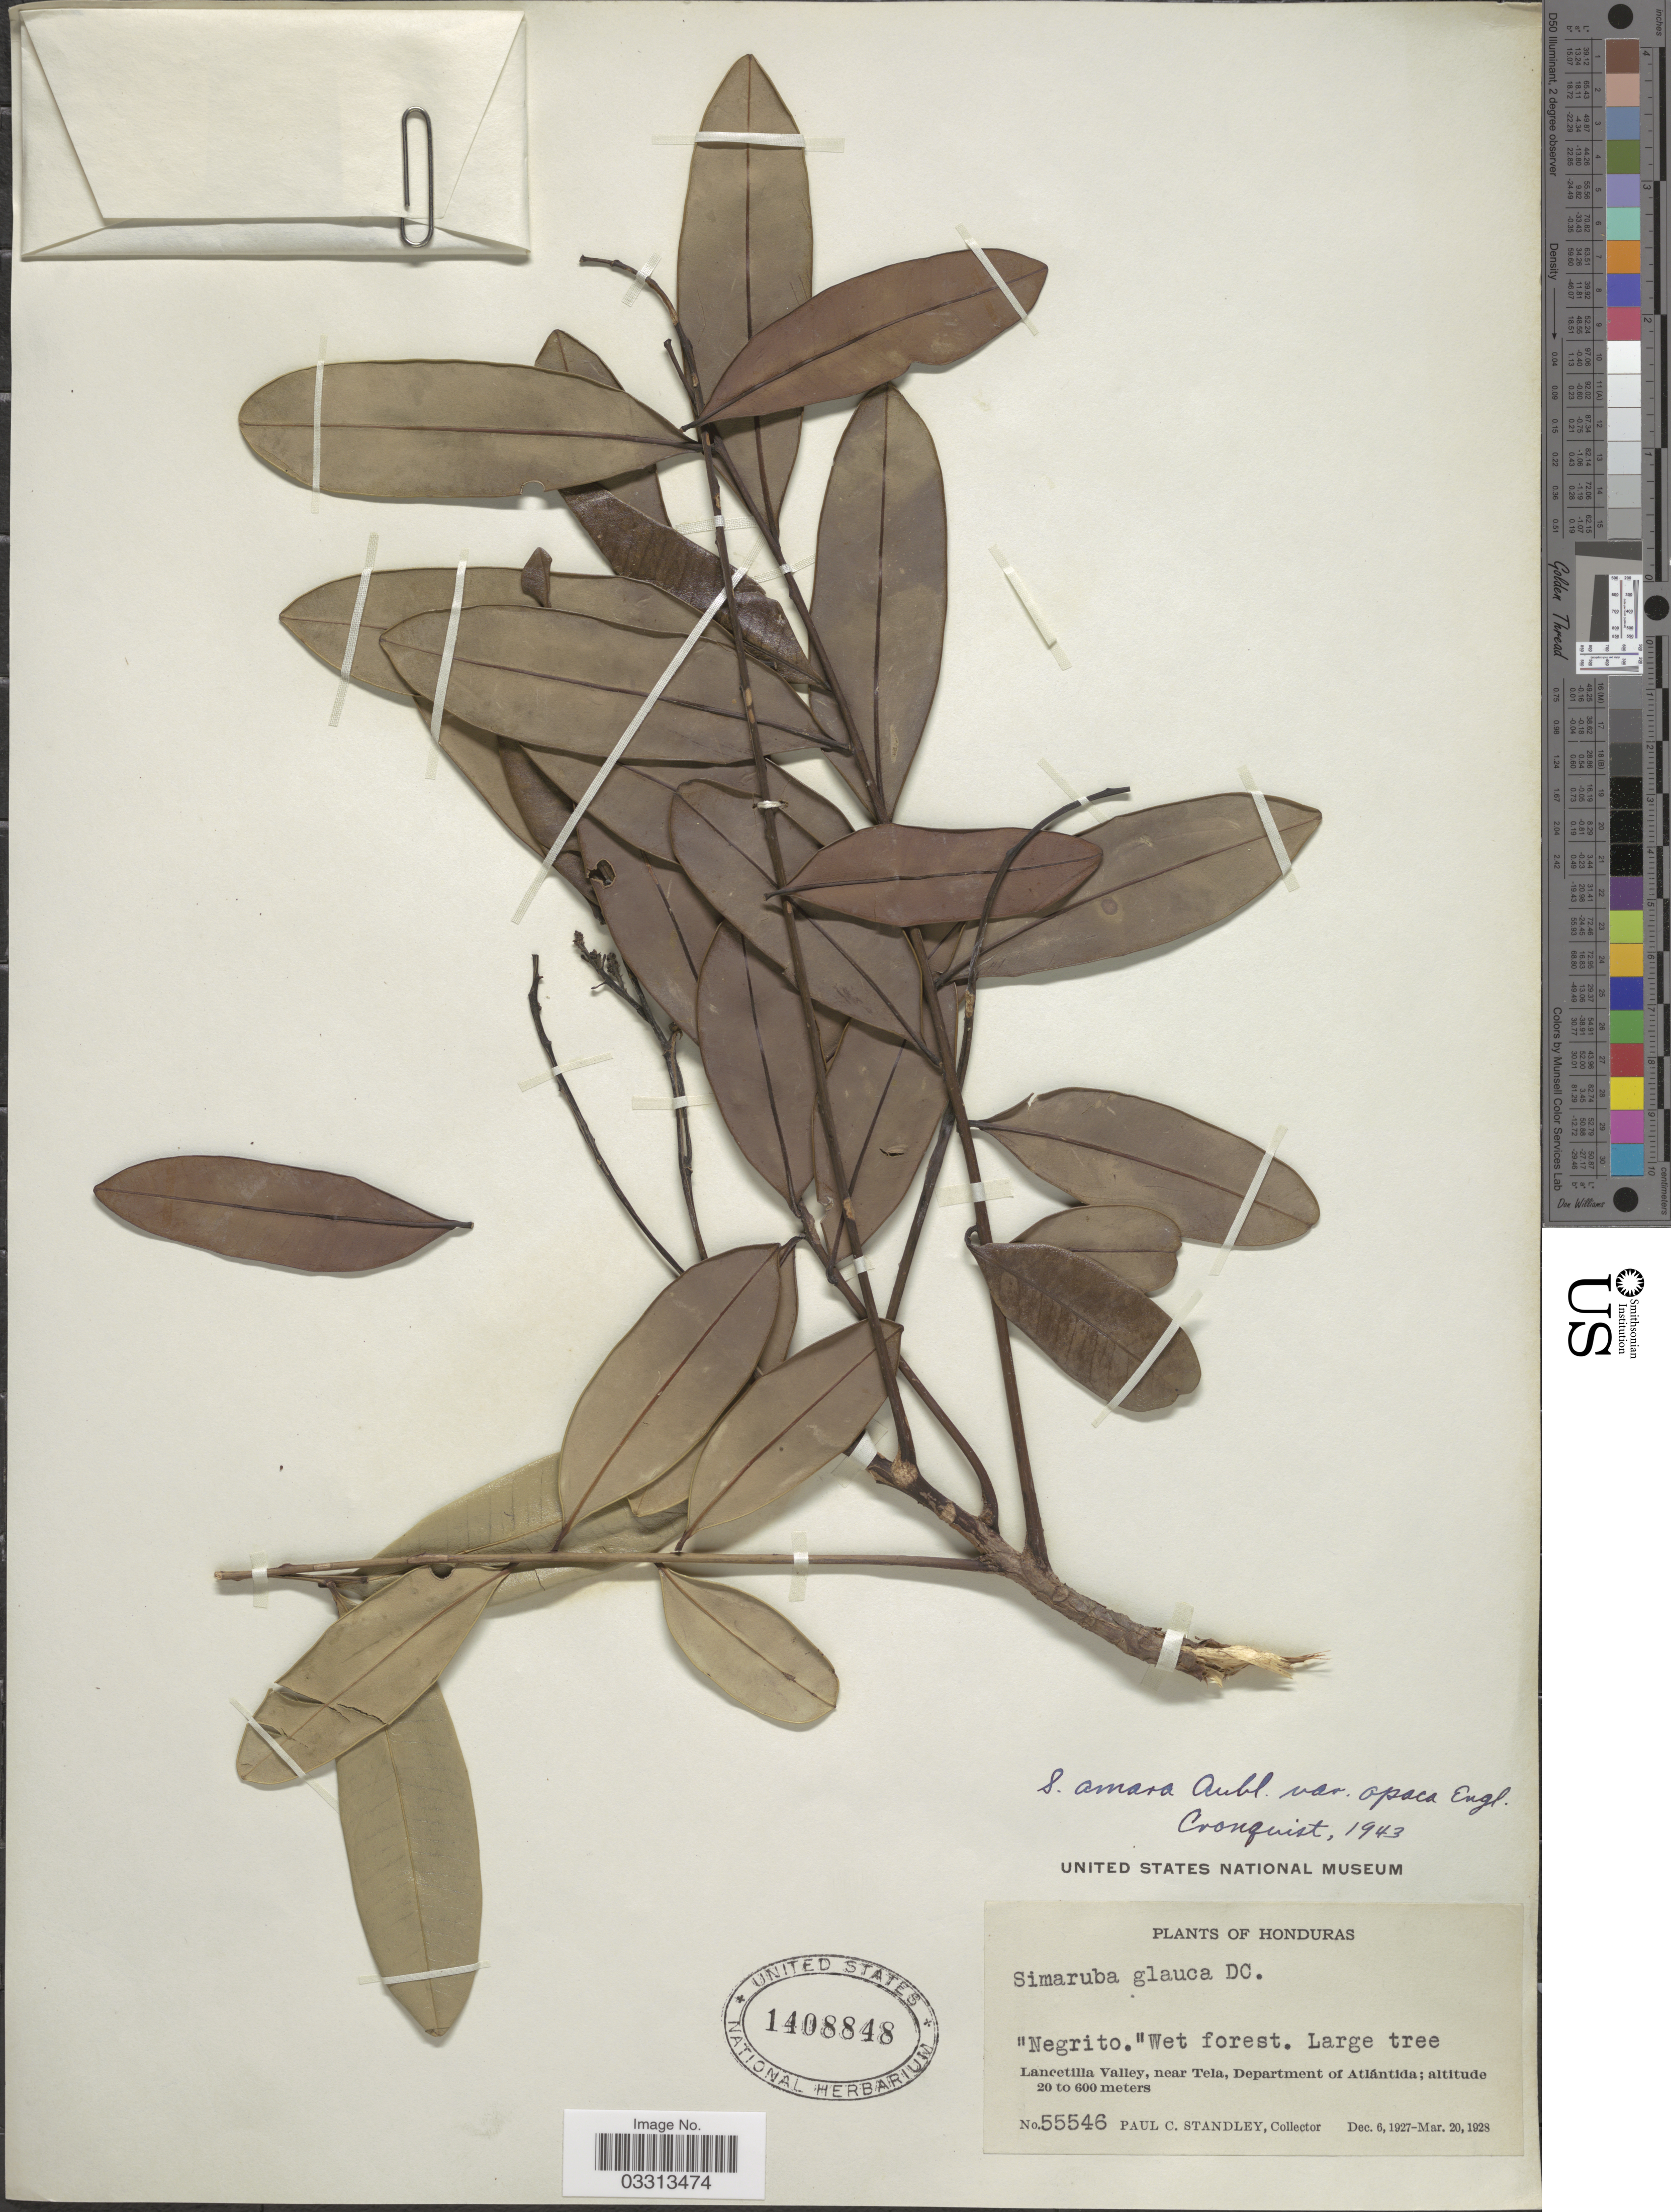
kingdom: Plantae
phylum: Tracheophyta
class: Magnoliopsida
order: Sapindales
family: Simaroubaceae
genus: Simarouba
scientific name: Simarouba amara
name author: Aubl.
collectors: P. C. Standley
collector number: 55546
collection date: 1927-12-06/1928-03-20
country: Honduras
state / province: Atlántida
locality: Lancetille Valley, near Tela, Department of Atlántida.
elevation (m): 20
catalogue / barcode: US 1408848